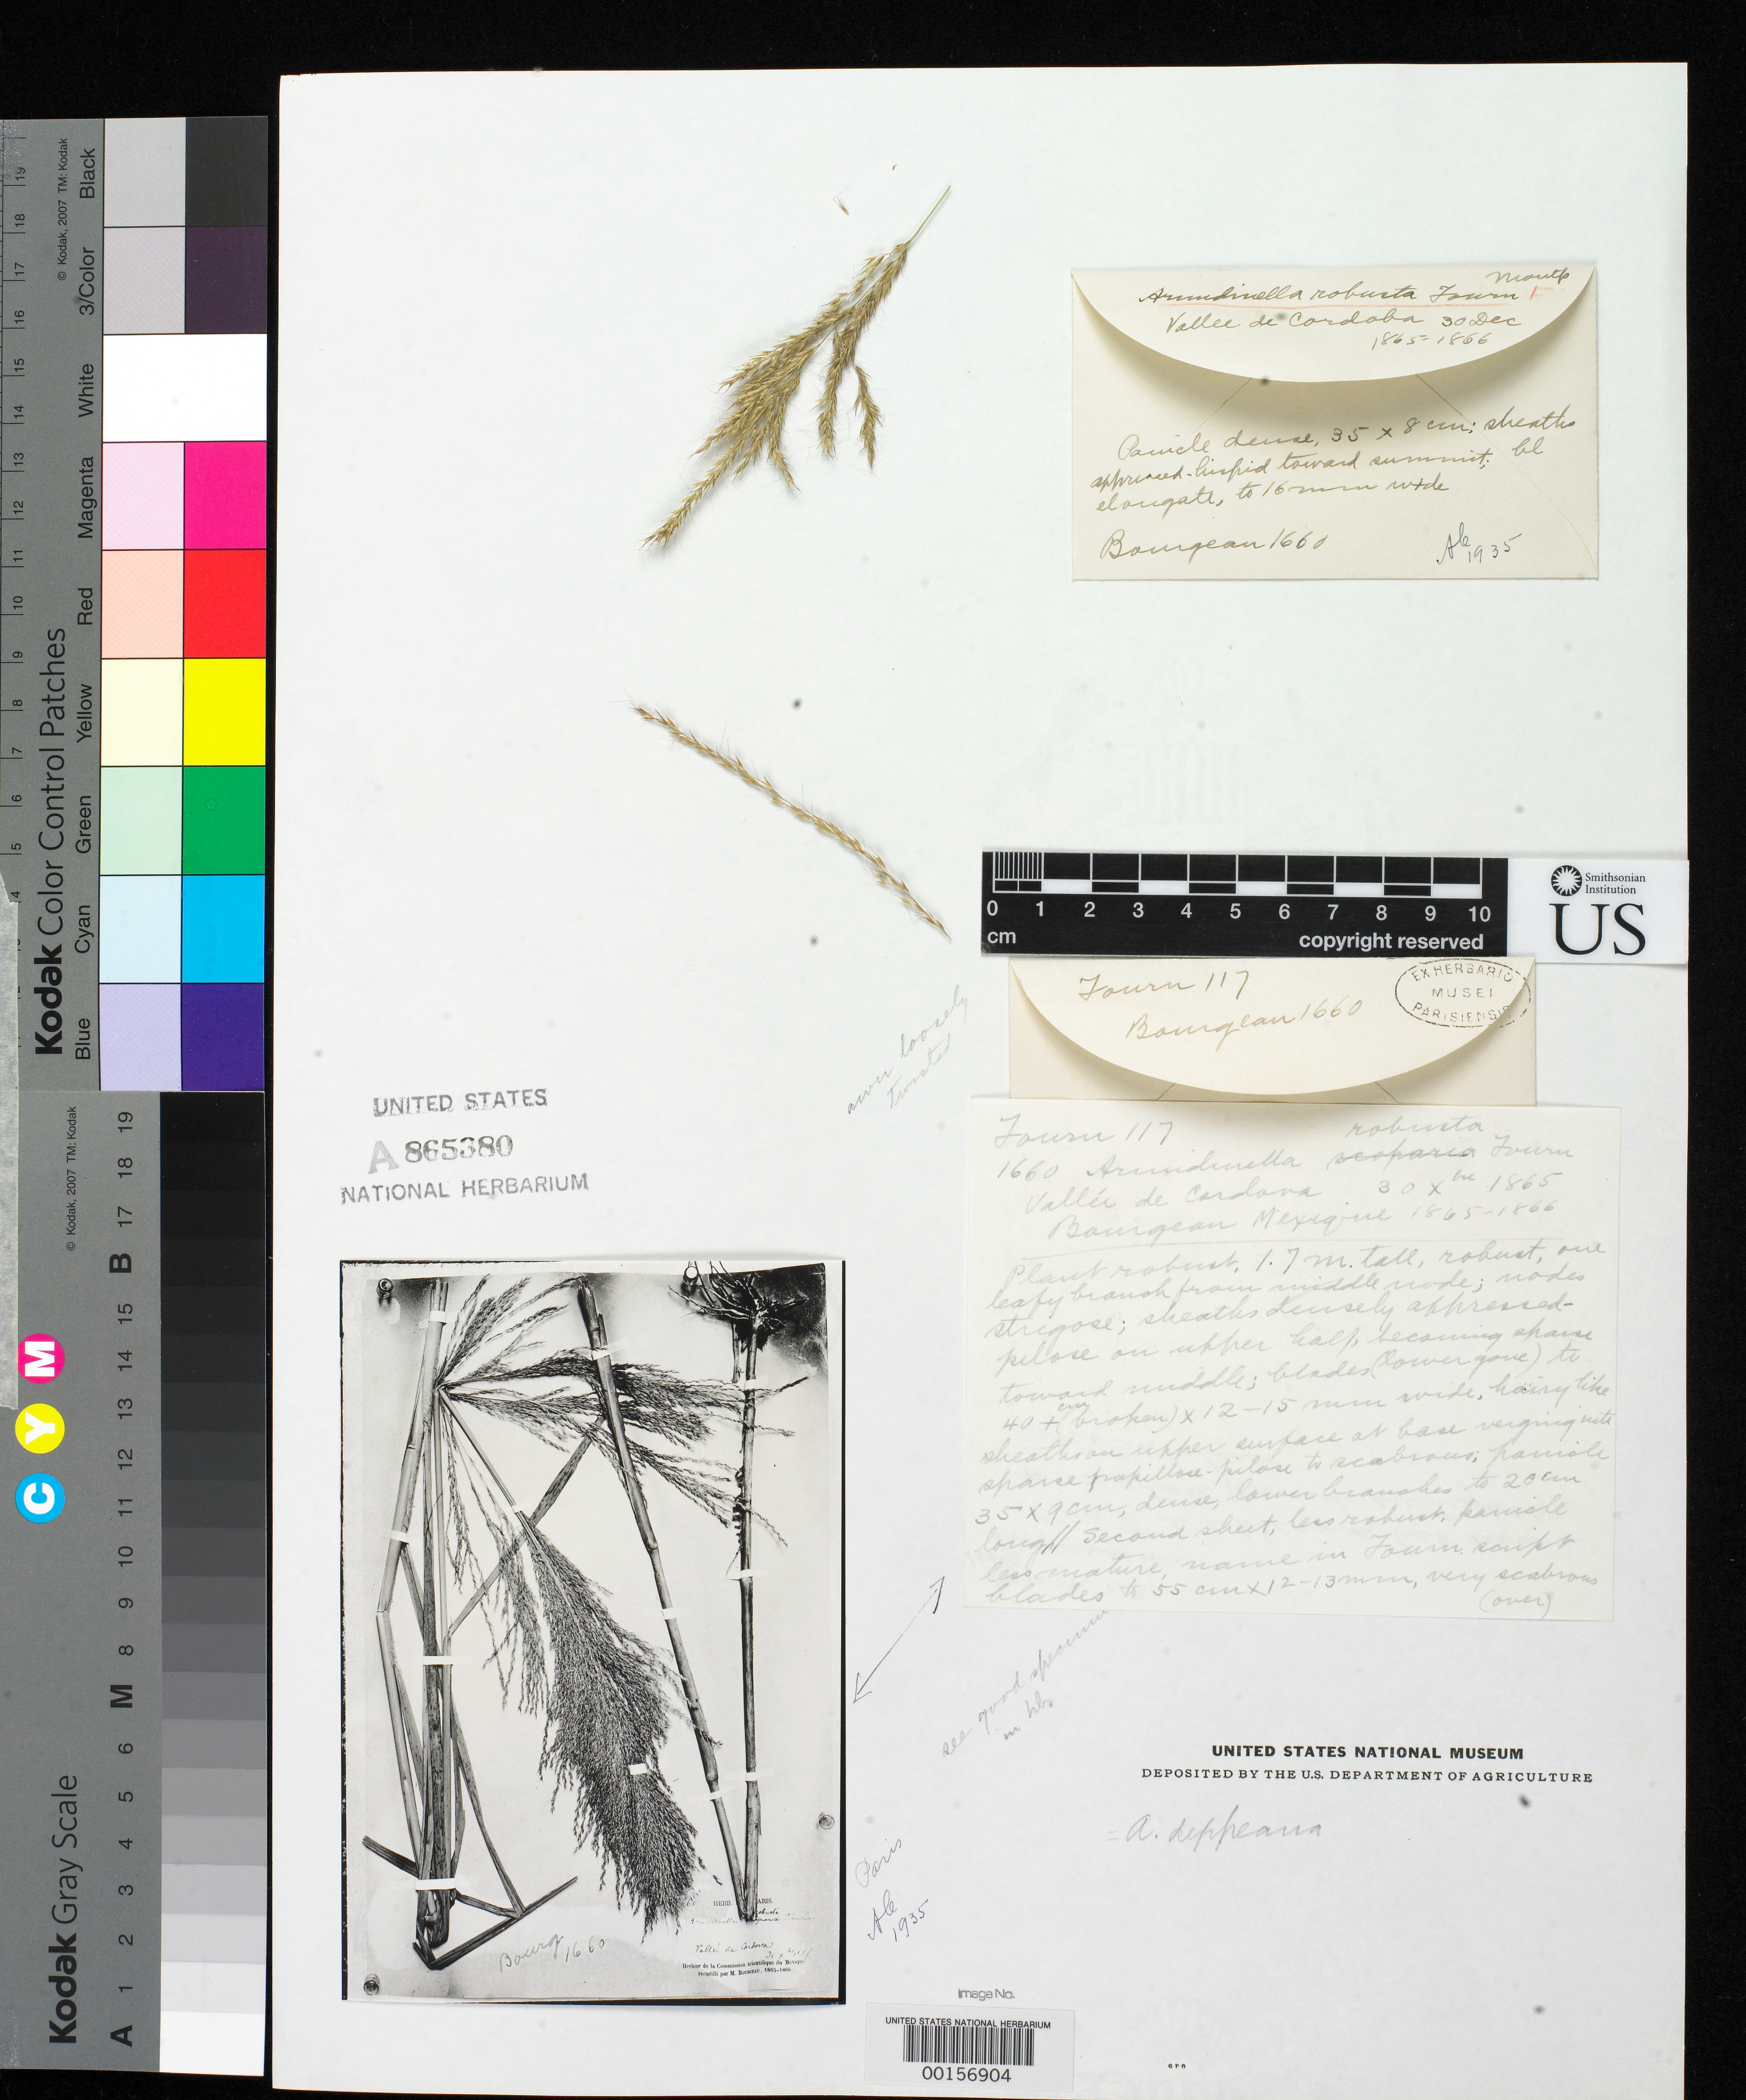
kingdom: Plantae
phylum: Tracheophyta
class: Liliopsida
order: Poales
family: Poaceae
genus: Arundinella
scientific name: Arundinella robusta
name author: E. Fourn.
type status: Type Fragment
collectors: E. Bourgeau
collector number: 1660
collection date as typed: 1865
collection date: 1865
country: Mexico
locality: Valle de Cordova.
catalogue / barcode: US 865380A